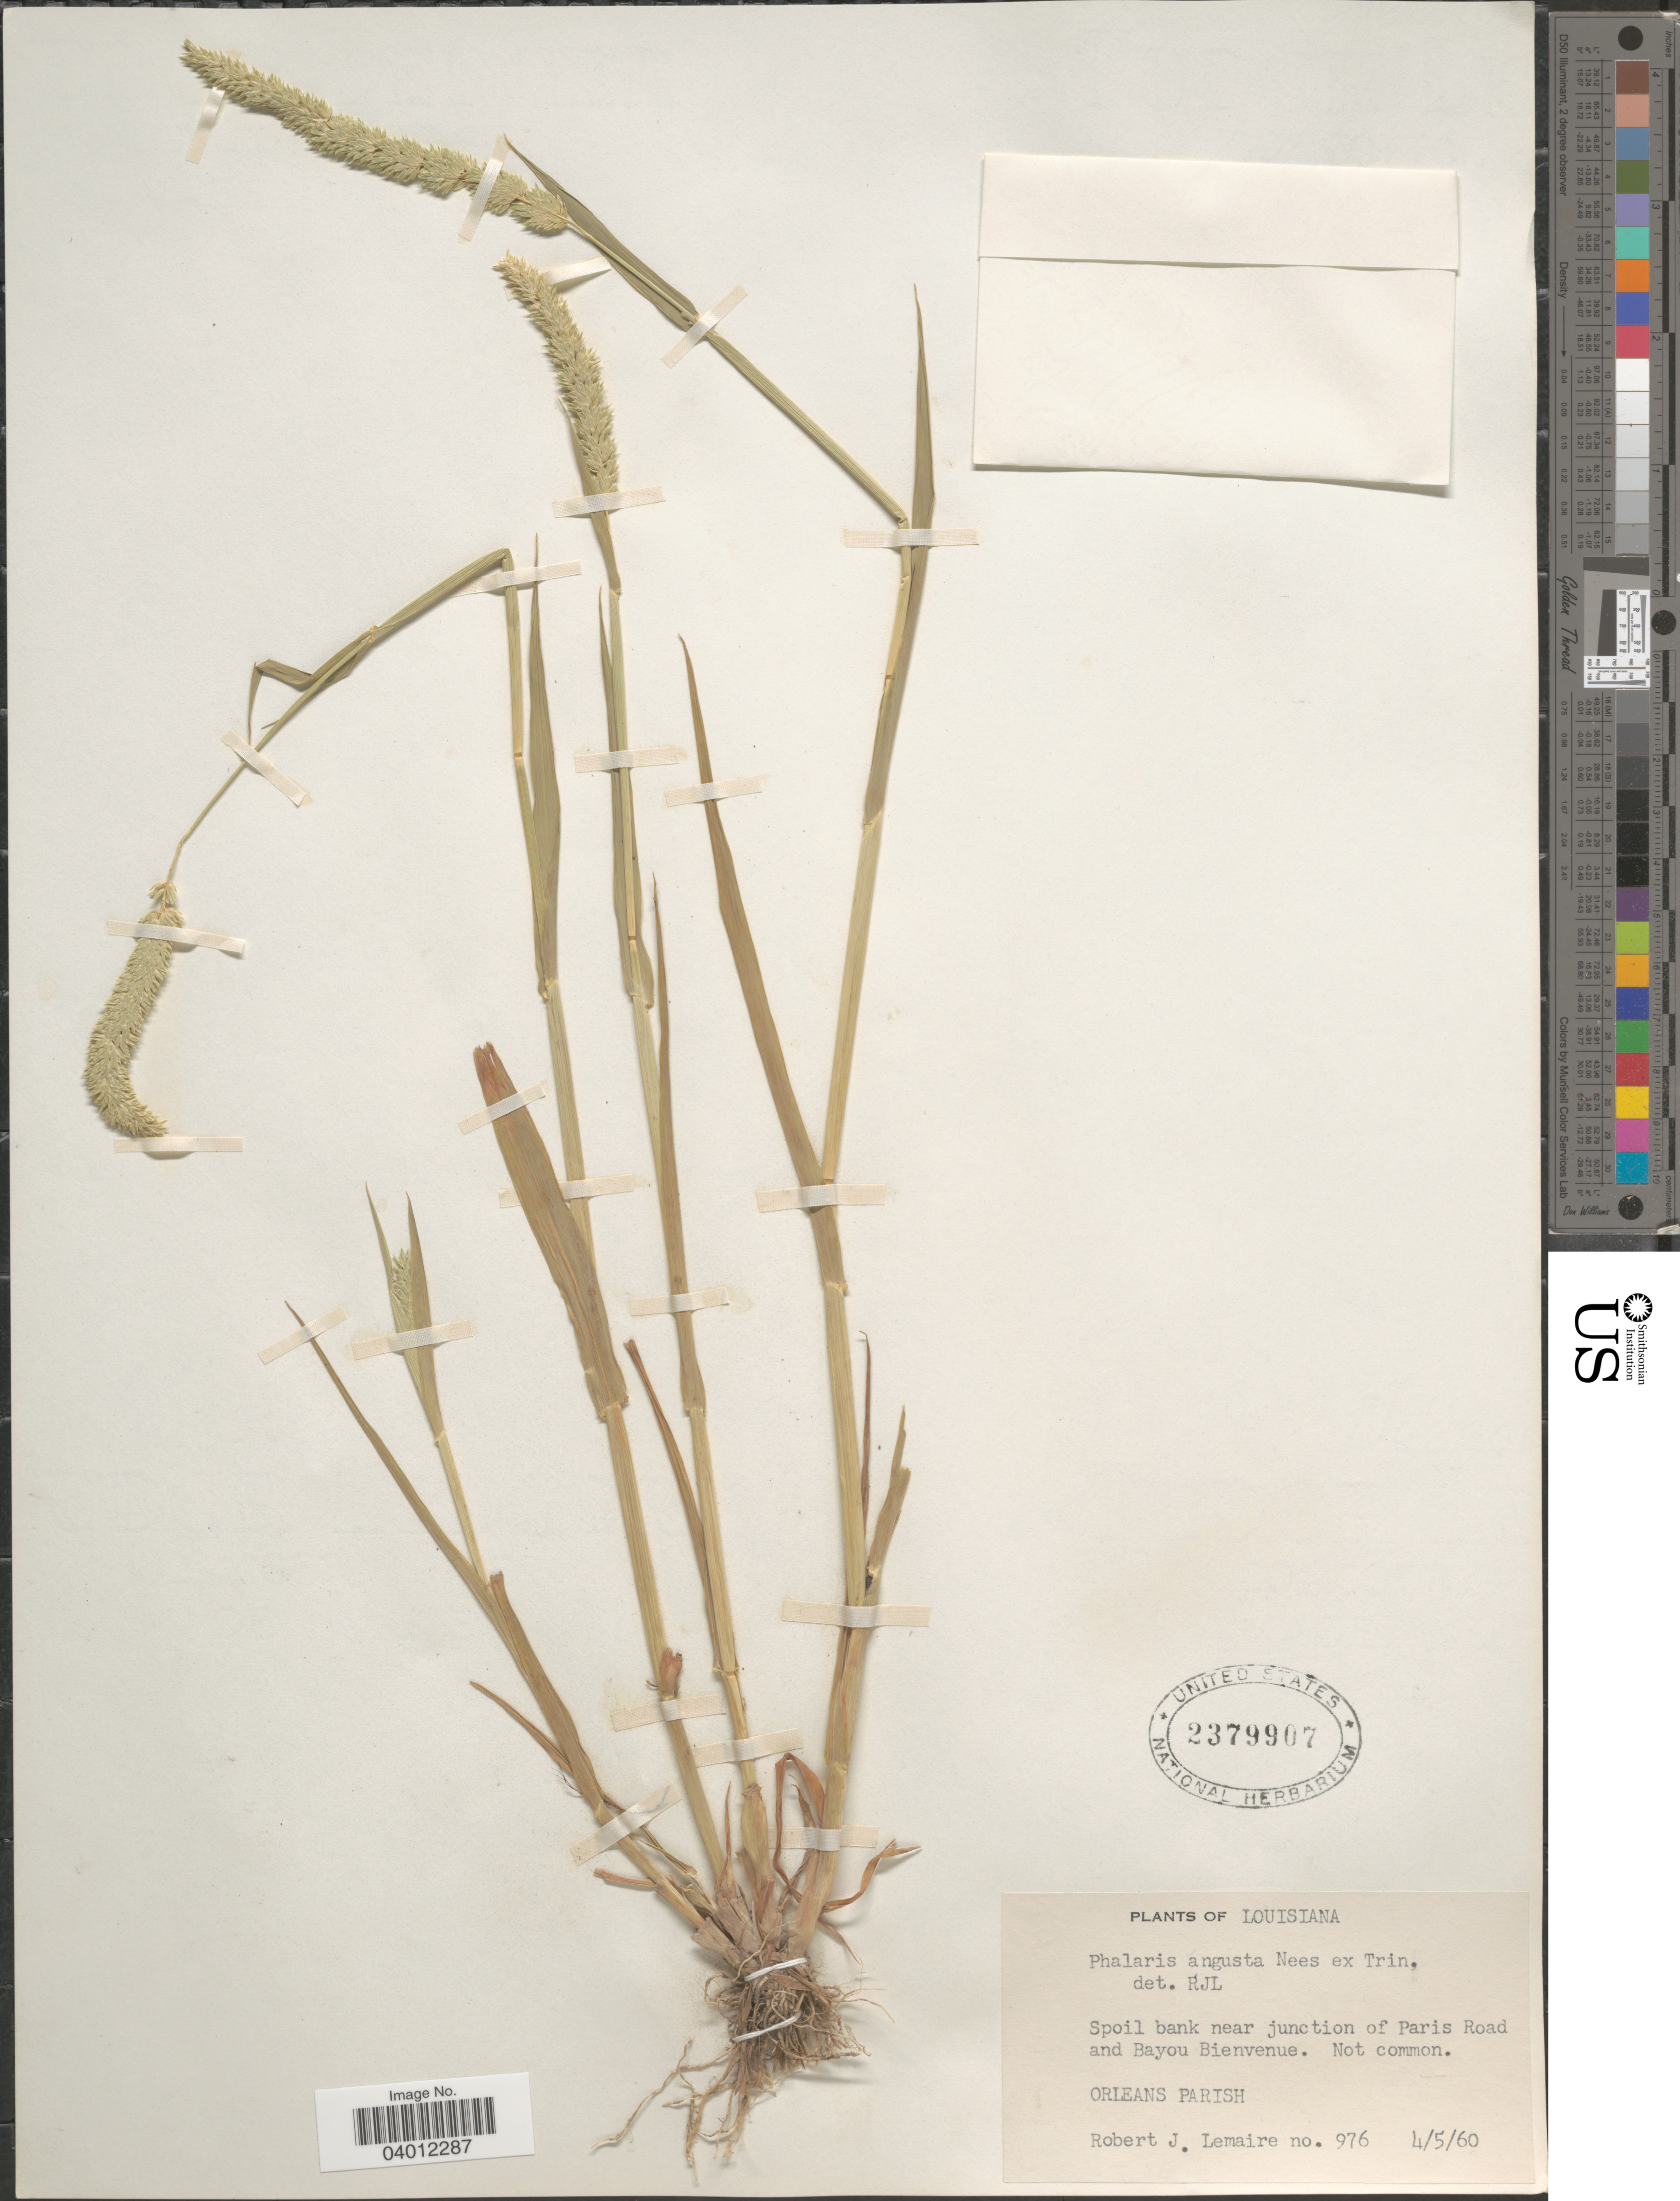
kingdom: Plantae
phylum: Tracheophyta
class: Liliopsida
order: Poales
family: Poaceae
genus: Phalaris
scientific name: Phalaris angusta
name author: Nees ex Trin.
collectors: R. J. Lemaire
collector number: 976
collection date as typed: Transcribed d/m/y: 5/4/60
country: United States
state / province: Louisiana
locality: Spoil bank near junction of Paris Road and Bayou Bienvenue. Orleans Parish.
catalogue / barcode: US 2379907